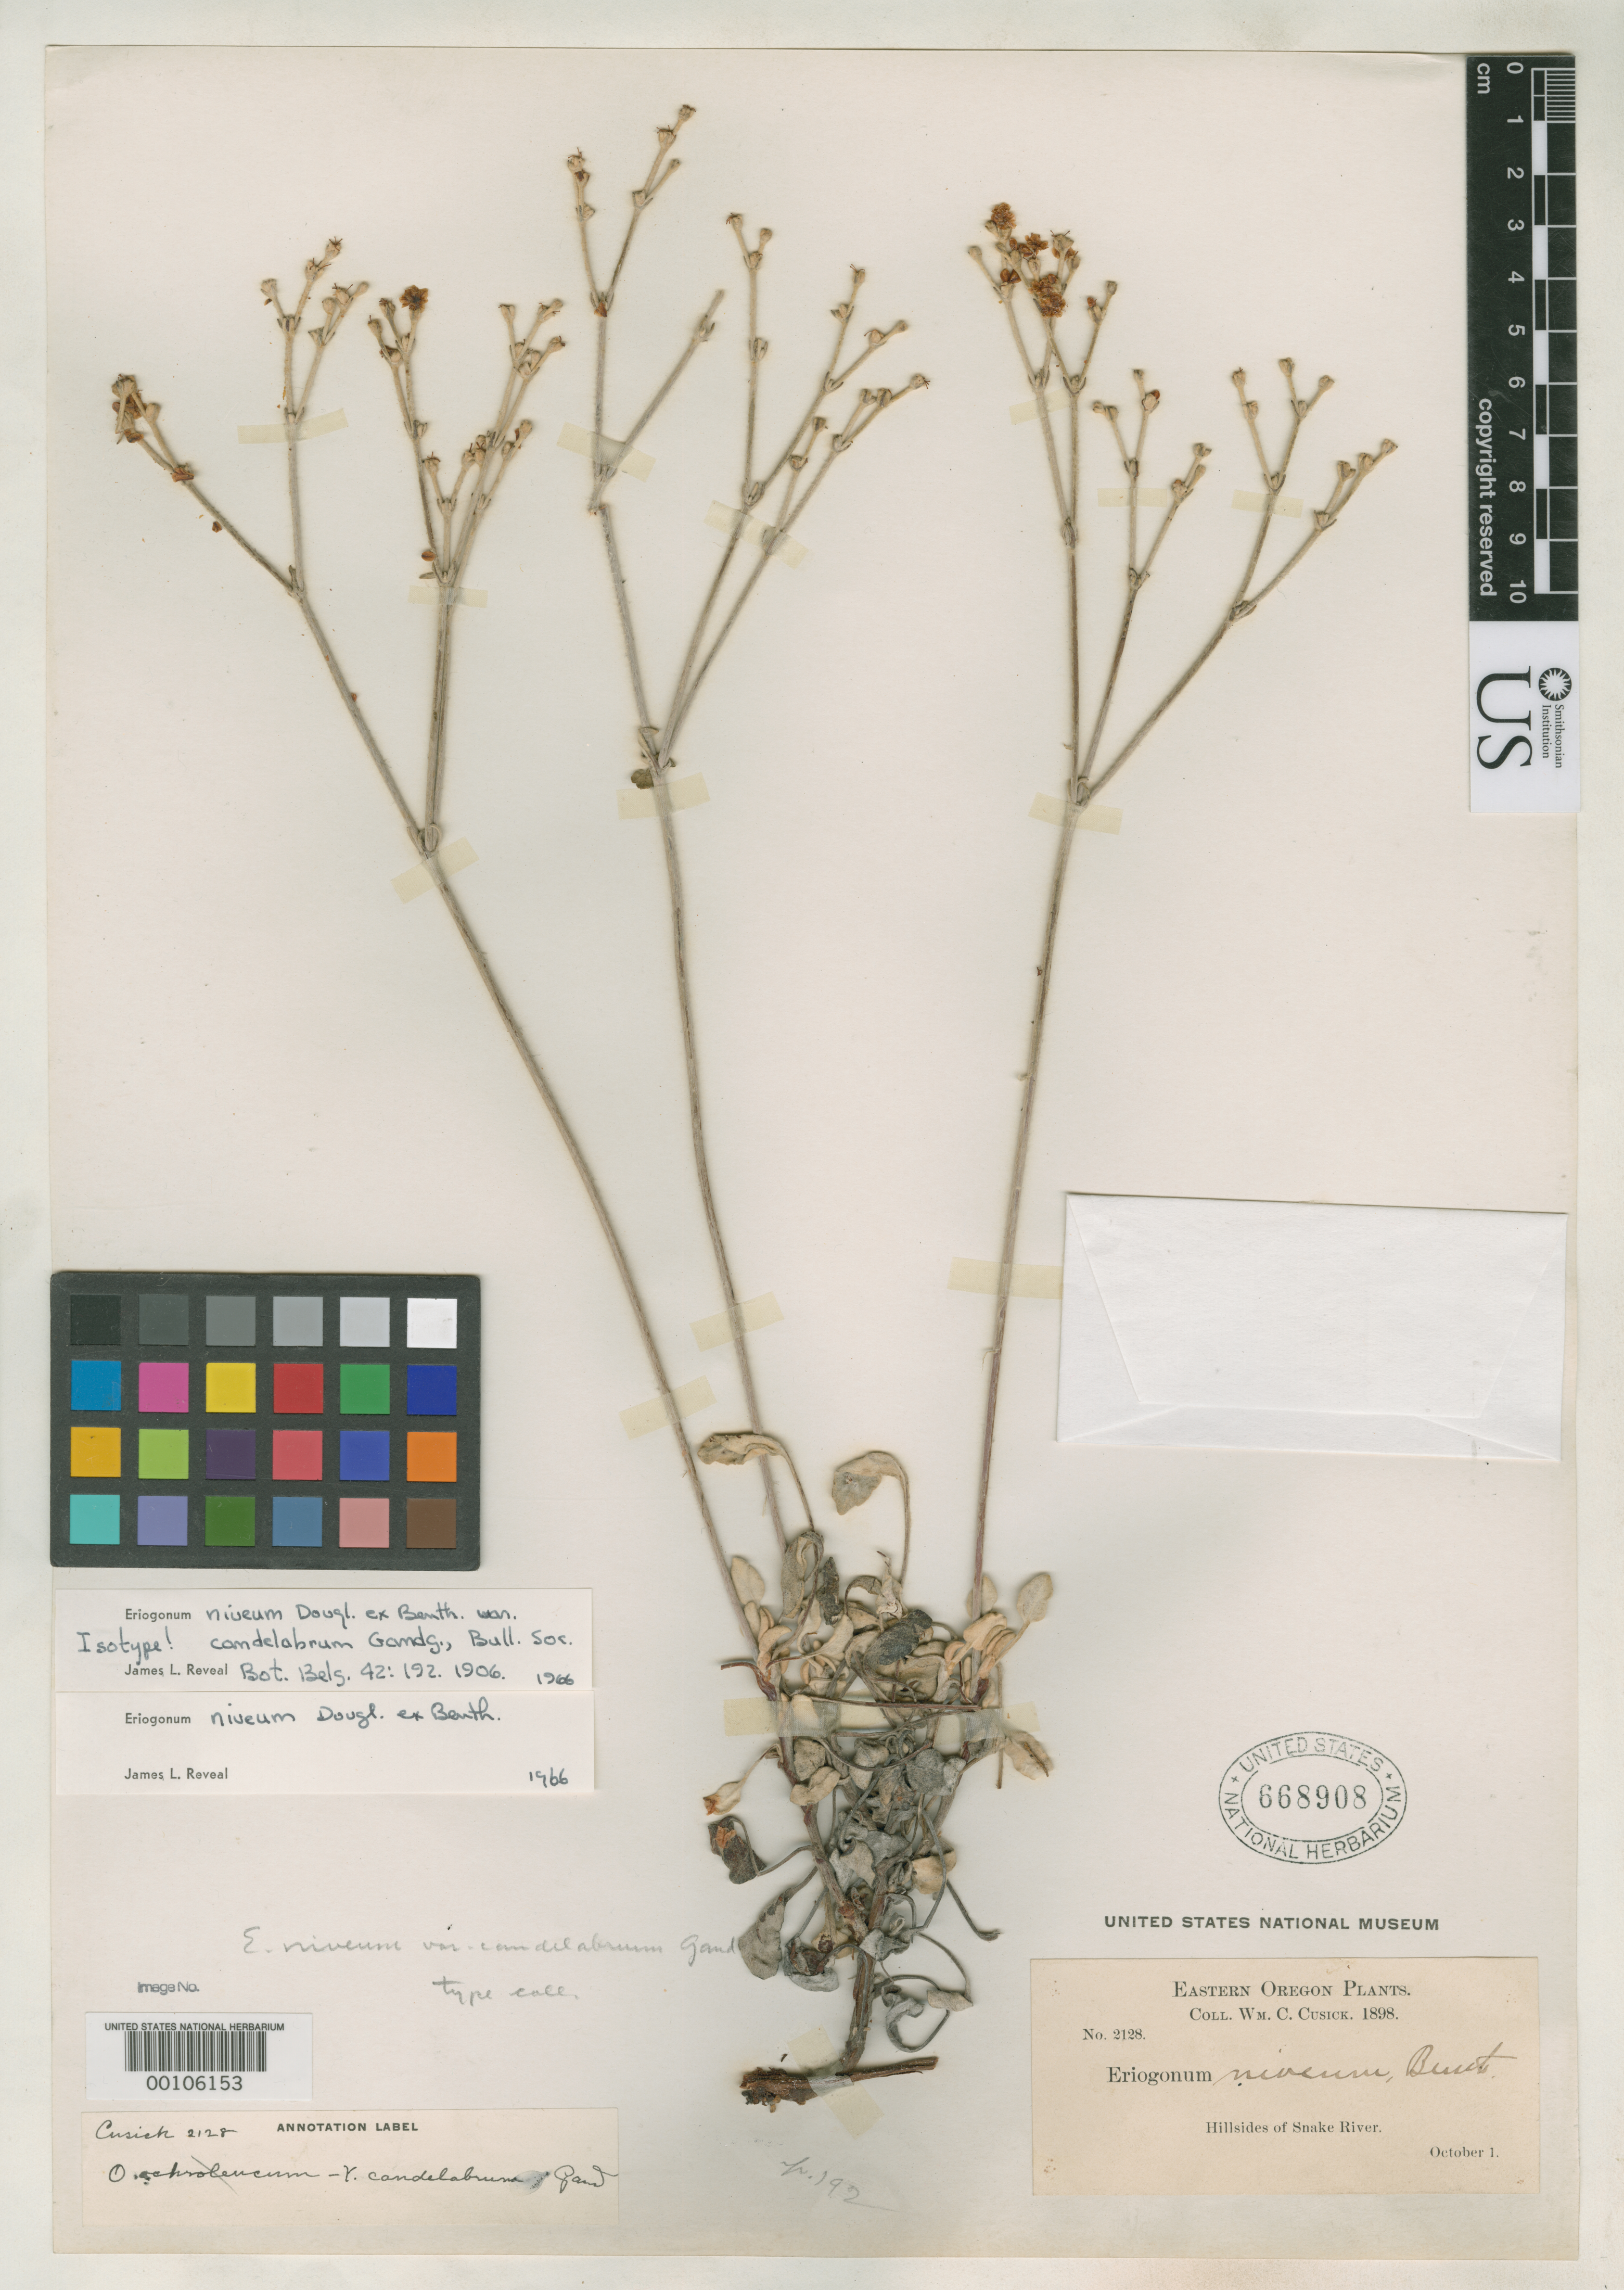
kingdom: Plantae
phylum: Tracheophyta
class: Magnoliopsida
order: Caryophyllales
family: Polygonaceae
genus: Eriogonum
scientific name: Eriogonum niverum var. candelabrum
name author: Gand.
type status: Isotype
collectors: W. C. Cusick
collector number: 2128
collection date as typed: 01 Oct 1898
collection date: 1898-10-01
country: United States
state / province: Oregon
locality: Snake River.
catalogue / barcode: US 668908